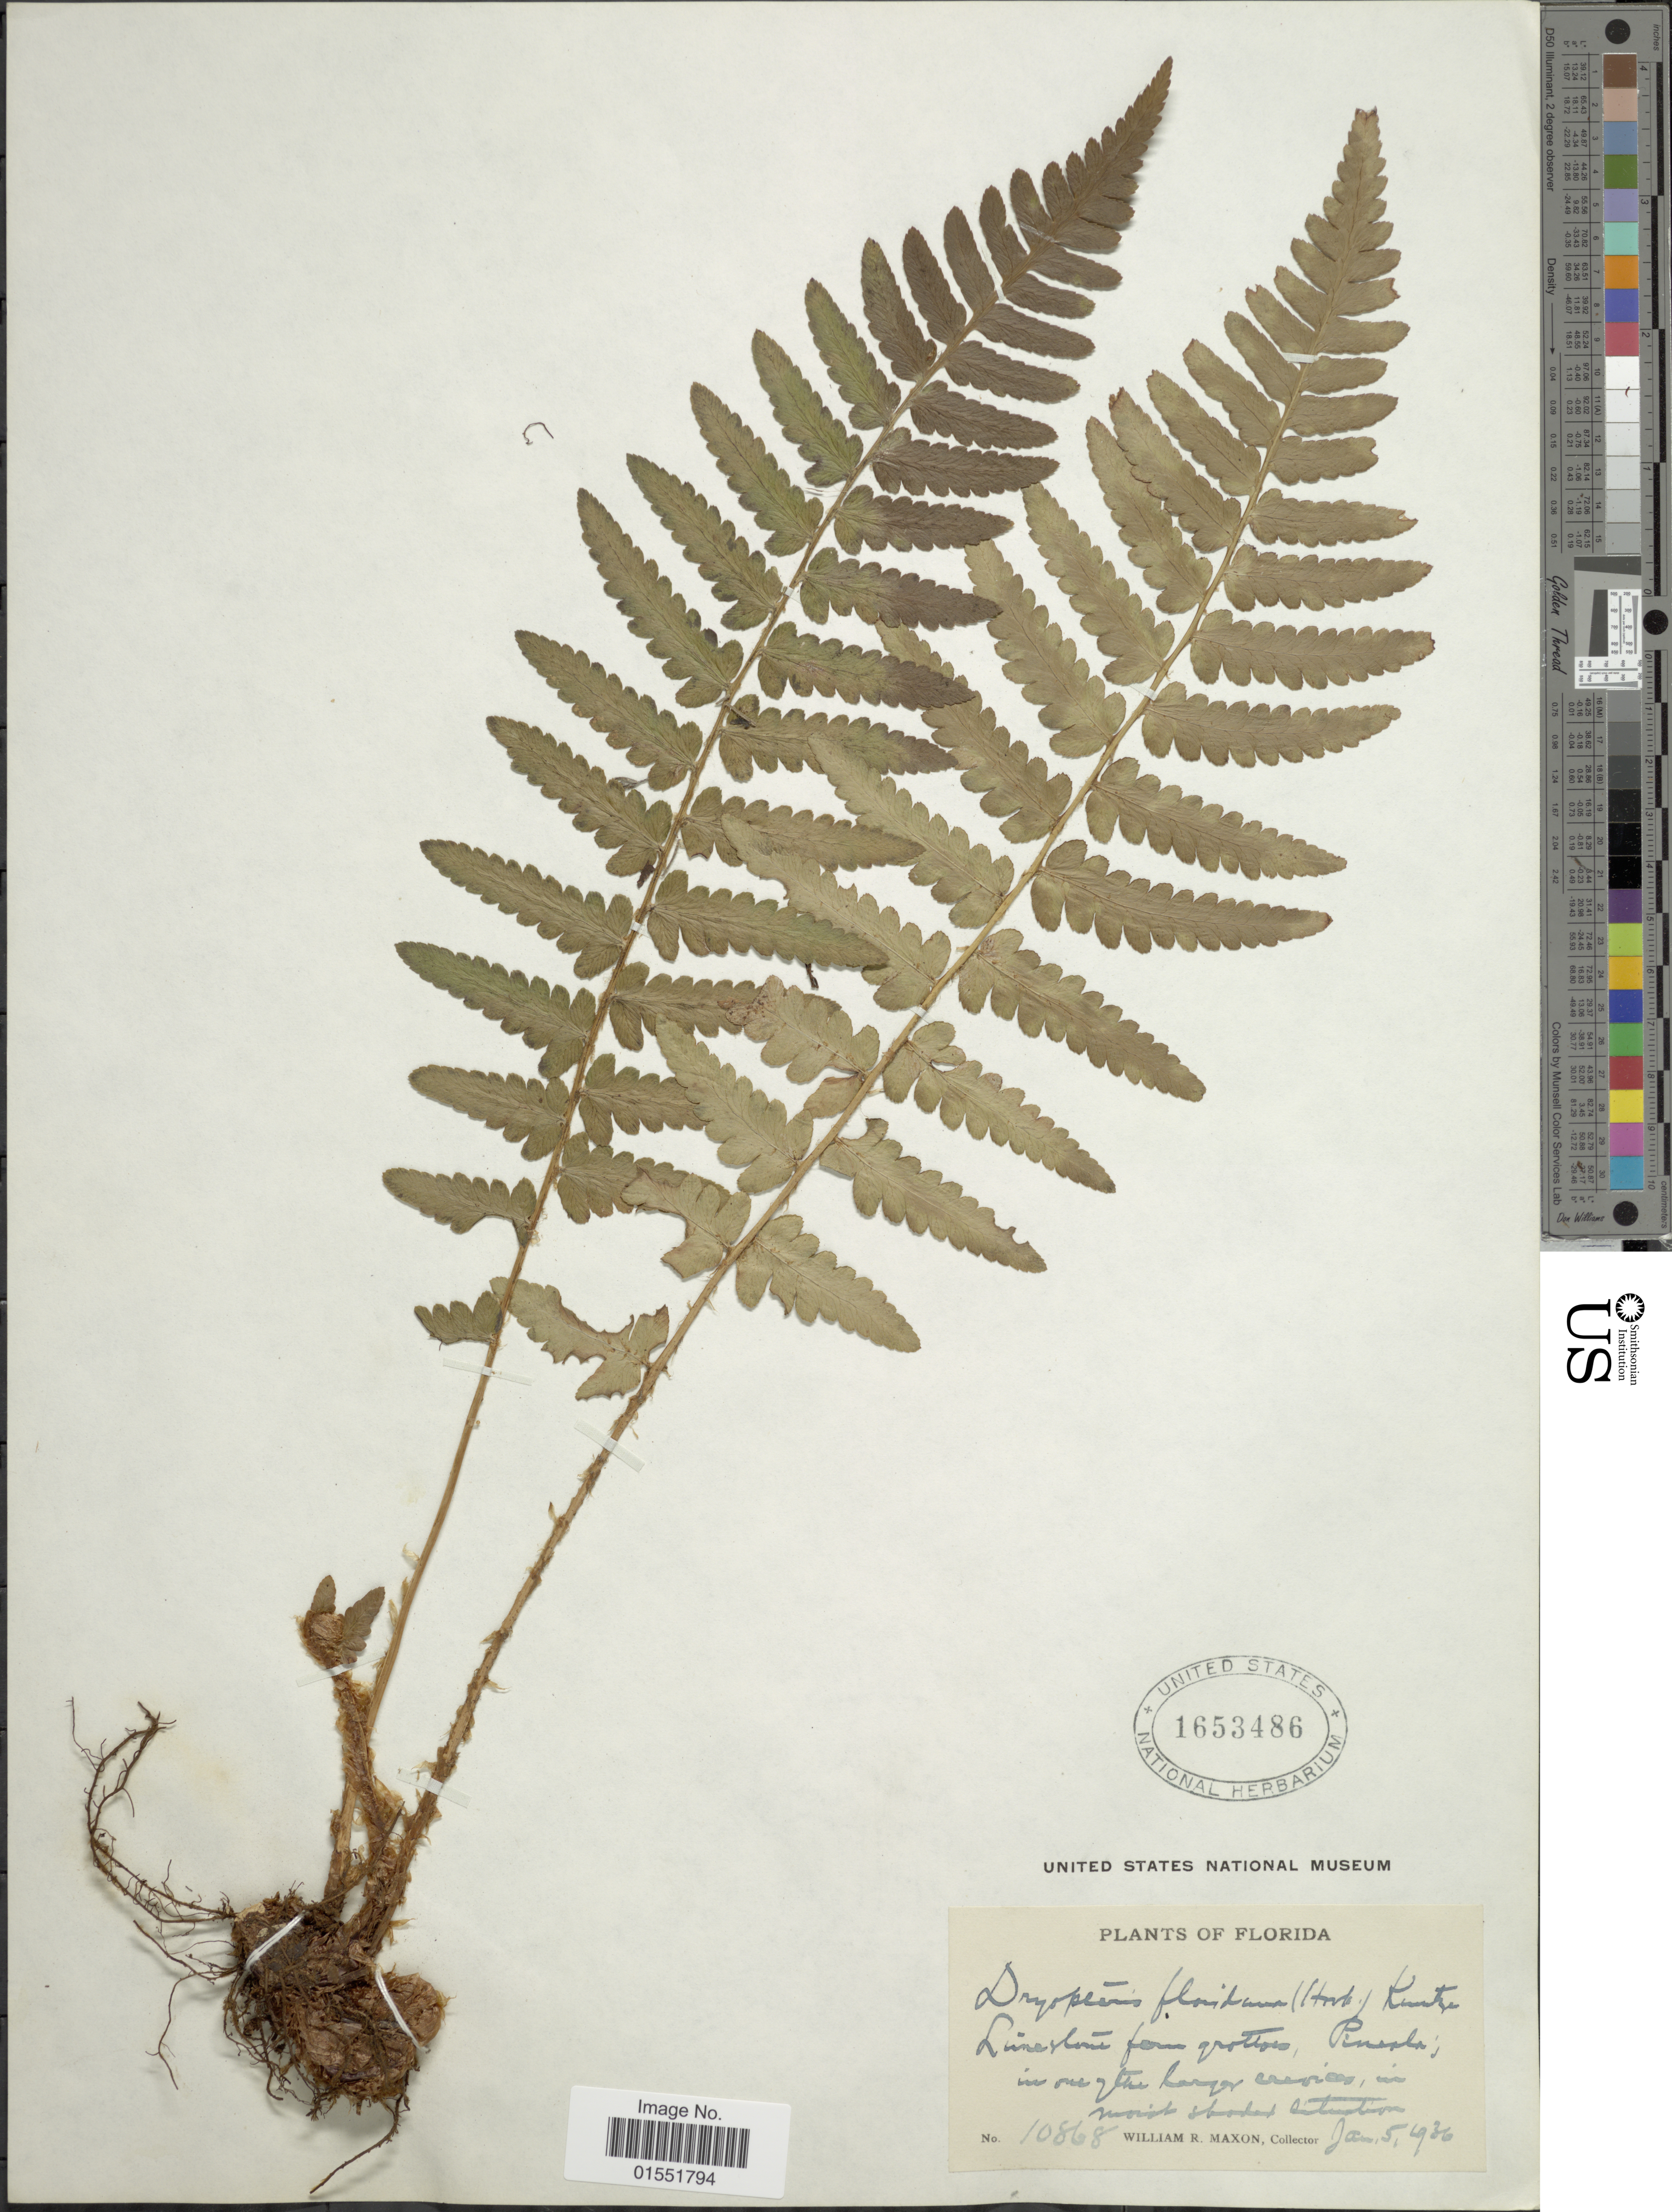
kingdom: Plantae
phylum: Tracheophyta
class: Polypodiopsida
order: Polypodiales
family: Dryopteridaceae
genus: Dryopteris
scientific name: Dryopteris ludoviciana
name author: (Kunze) Small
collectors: W. R. Maxon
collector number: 10868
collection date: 1936-01-05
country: United States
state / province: Florida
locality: Limestone from Qrottors, Pineola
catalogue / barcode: US 1653486